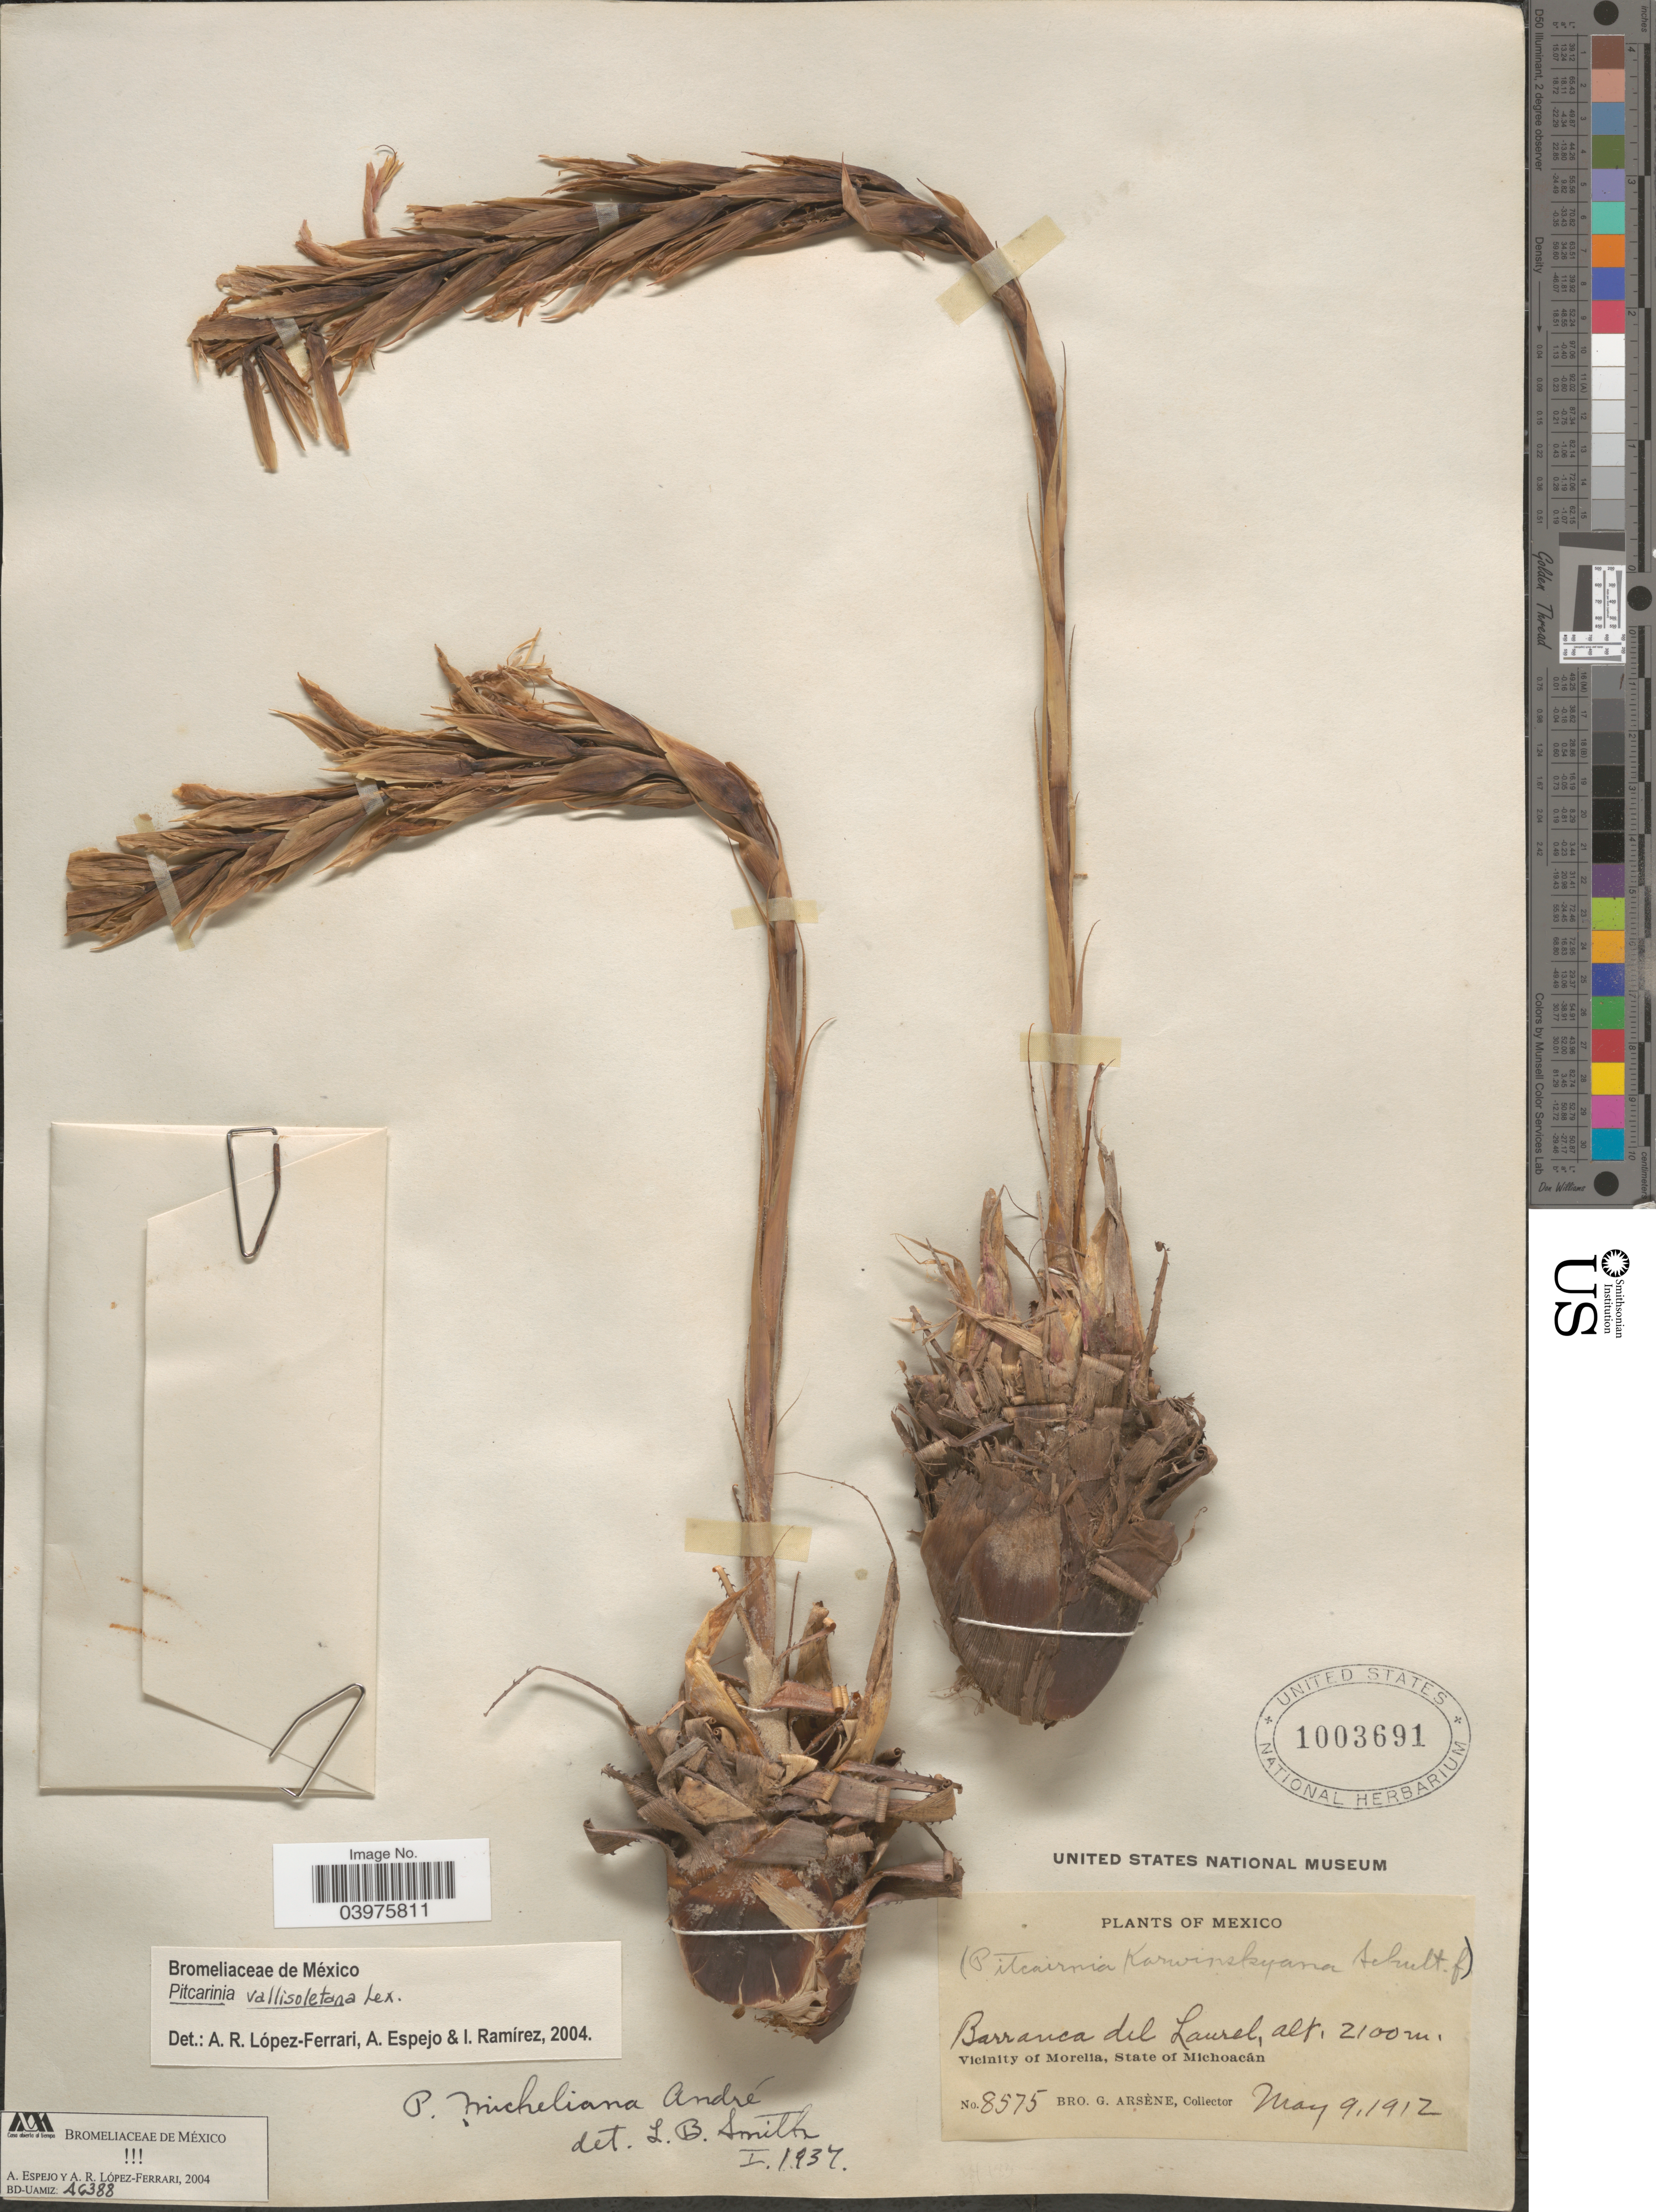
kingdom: Plantae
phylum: Tracheophyta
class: Liliopsida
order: Poales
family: Bromeliaceae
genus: Pitcairnia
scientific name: Pitcairnia vallisoletana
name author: Lex.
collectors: Bro. G. Arsène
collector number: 8575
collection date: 1912-05-09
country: Mexico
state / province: Michoacán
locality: Barranca del Laurel. Vicinity of Morelia.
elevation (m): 2100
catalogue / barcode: US 1003691